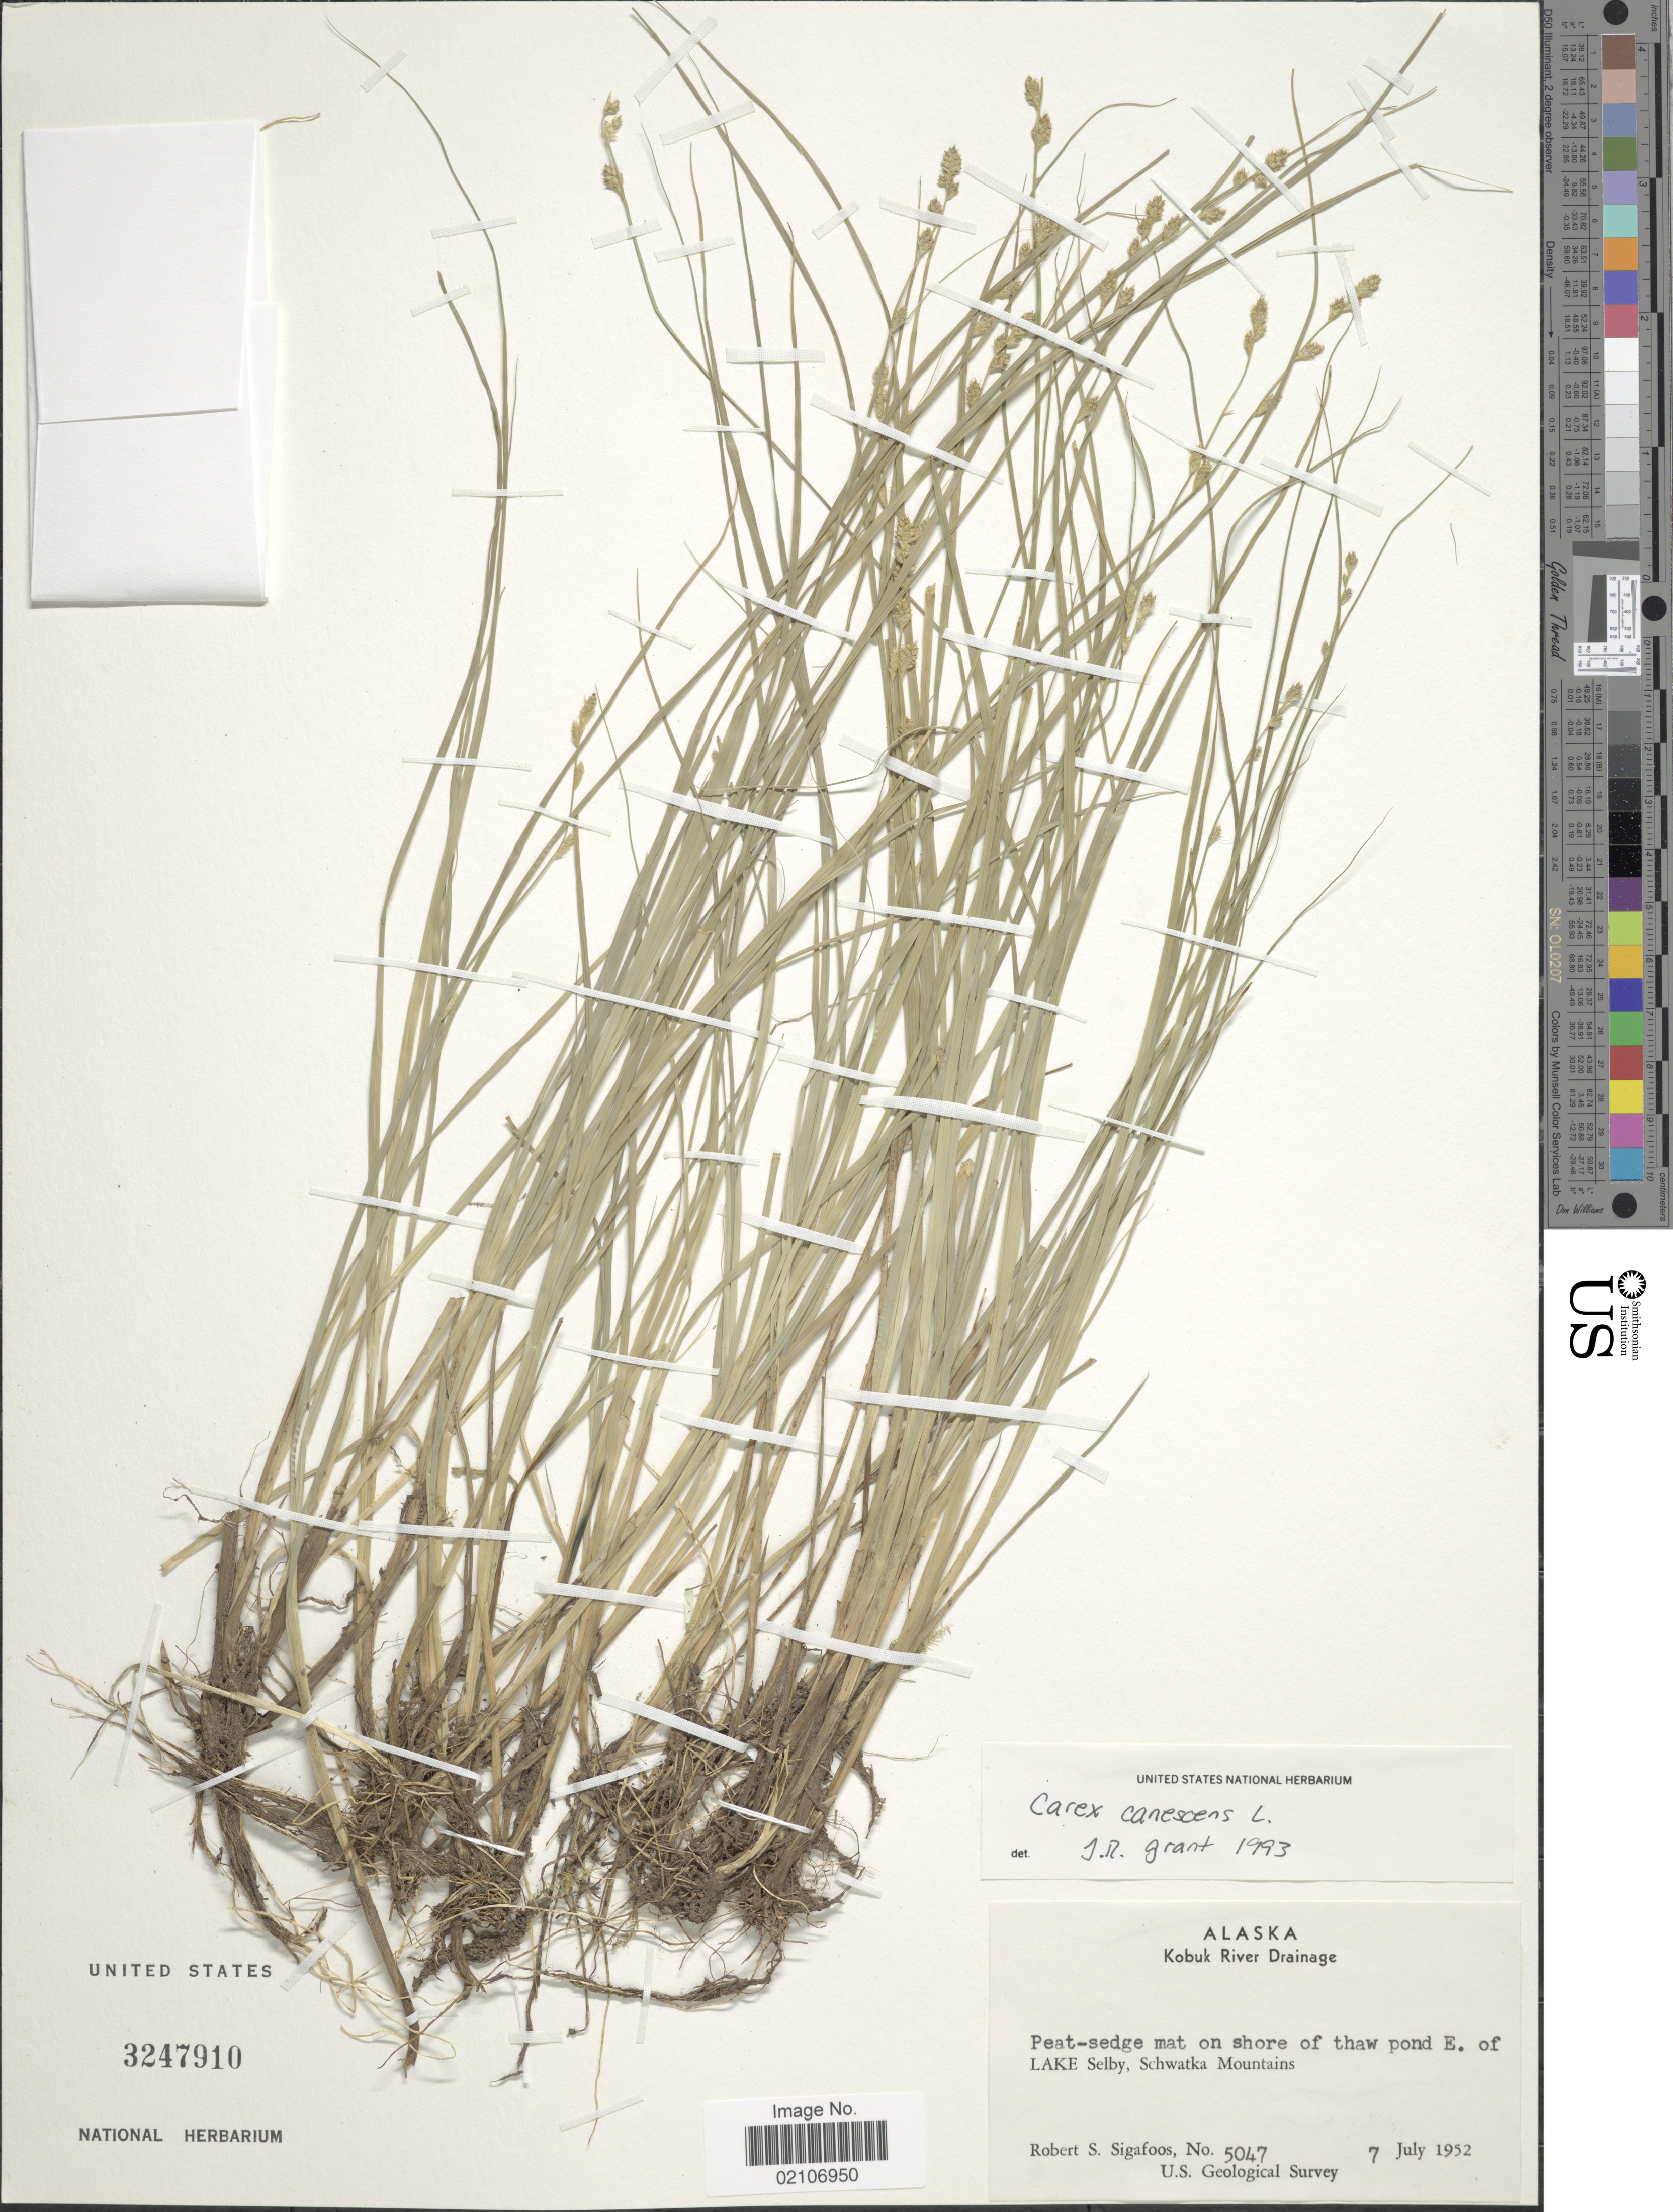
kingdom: Plantae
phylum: Tracheophyta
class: Liliopsida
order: Poales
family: Cyperaceae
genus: Carex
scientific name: Carex canescens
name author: L.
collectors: R. Sigafoos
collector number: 5047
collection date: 1952-07-07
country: United States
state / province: Alaska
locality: Alaska, Kobuk River Drainage, Peat-sedge mat on shore of thaw pond E . of Lake Selby, Schwatka Mountains.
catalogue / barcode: US 3247910